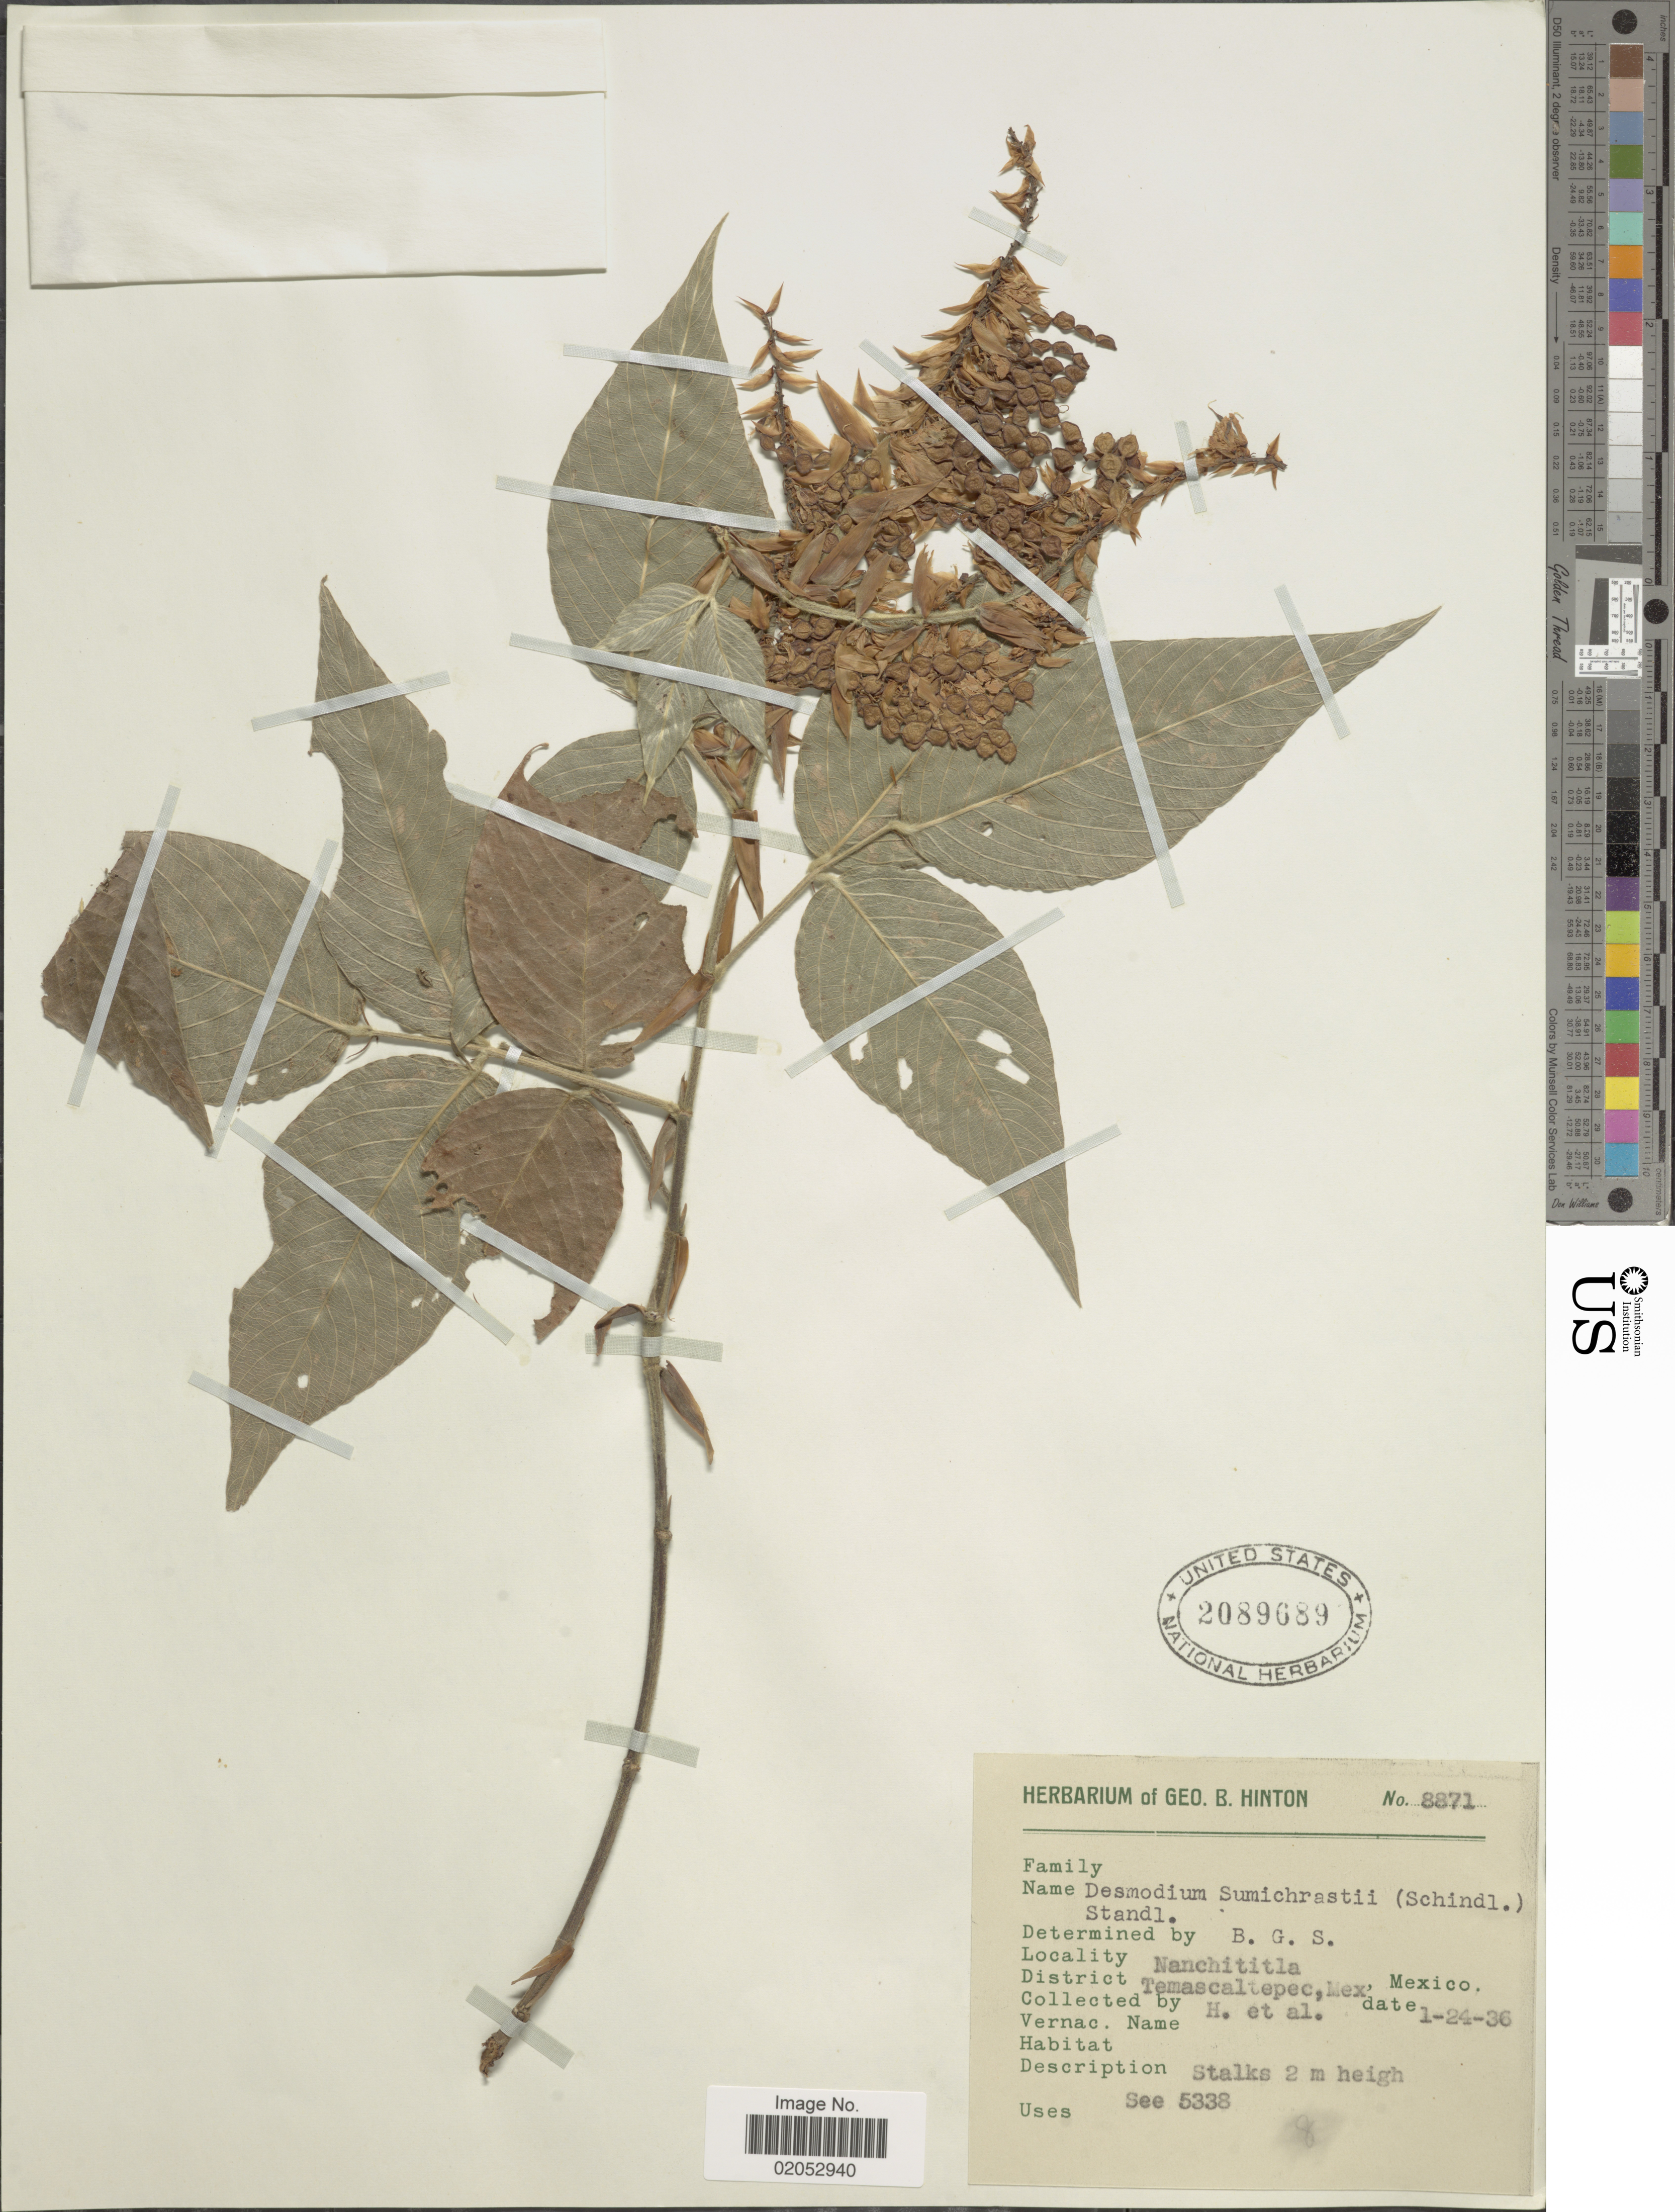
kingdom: Plantae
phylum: Tracheophyta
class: Magnoliopsida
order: Fabales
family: Fabaceae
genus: Desmodium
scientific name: Desmodium sumichrastii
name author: (Schindl.) Schindl.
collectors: G. B. Hinton & et al.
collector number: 8871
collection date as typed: Transcribed d/m/y: 24/1/36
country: Mexico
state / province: México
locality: Nanchititla, District Temascaltepec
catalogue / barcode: US 2089689